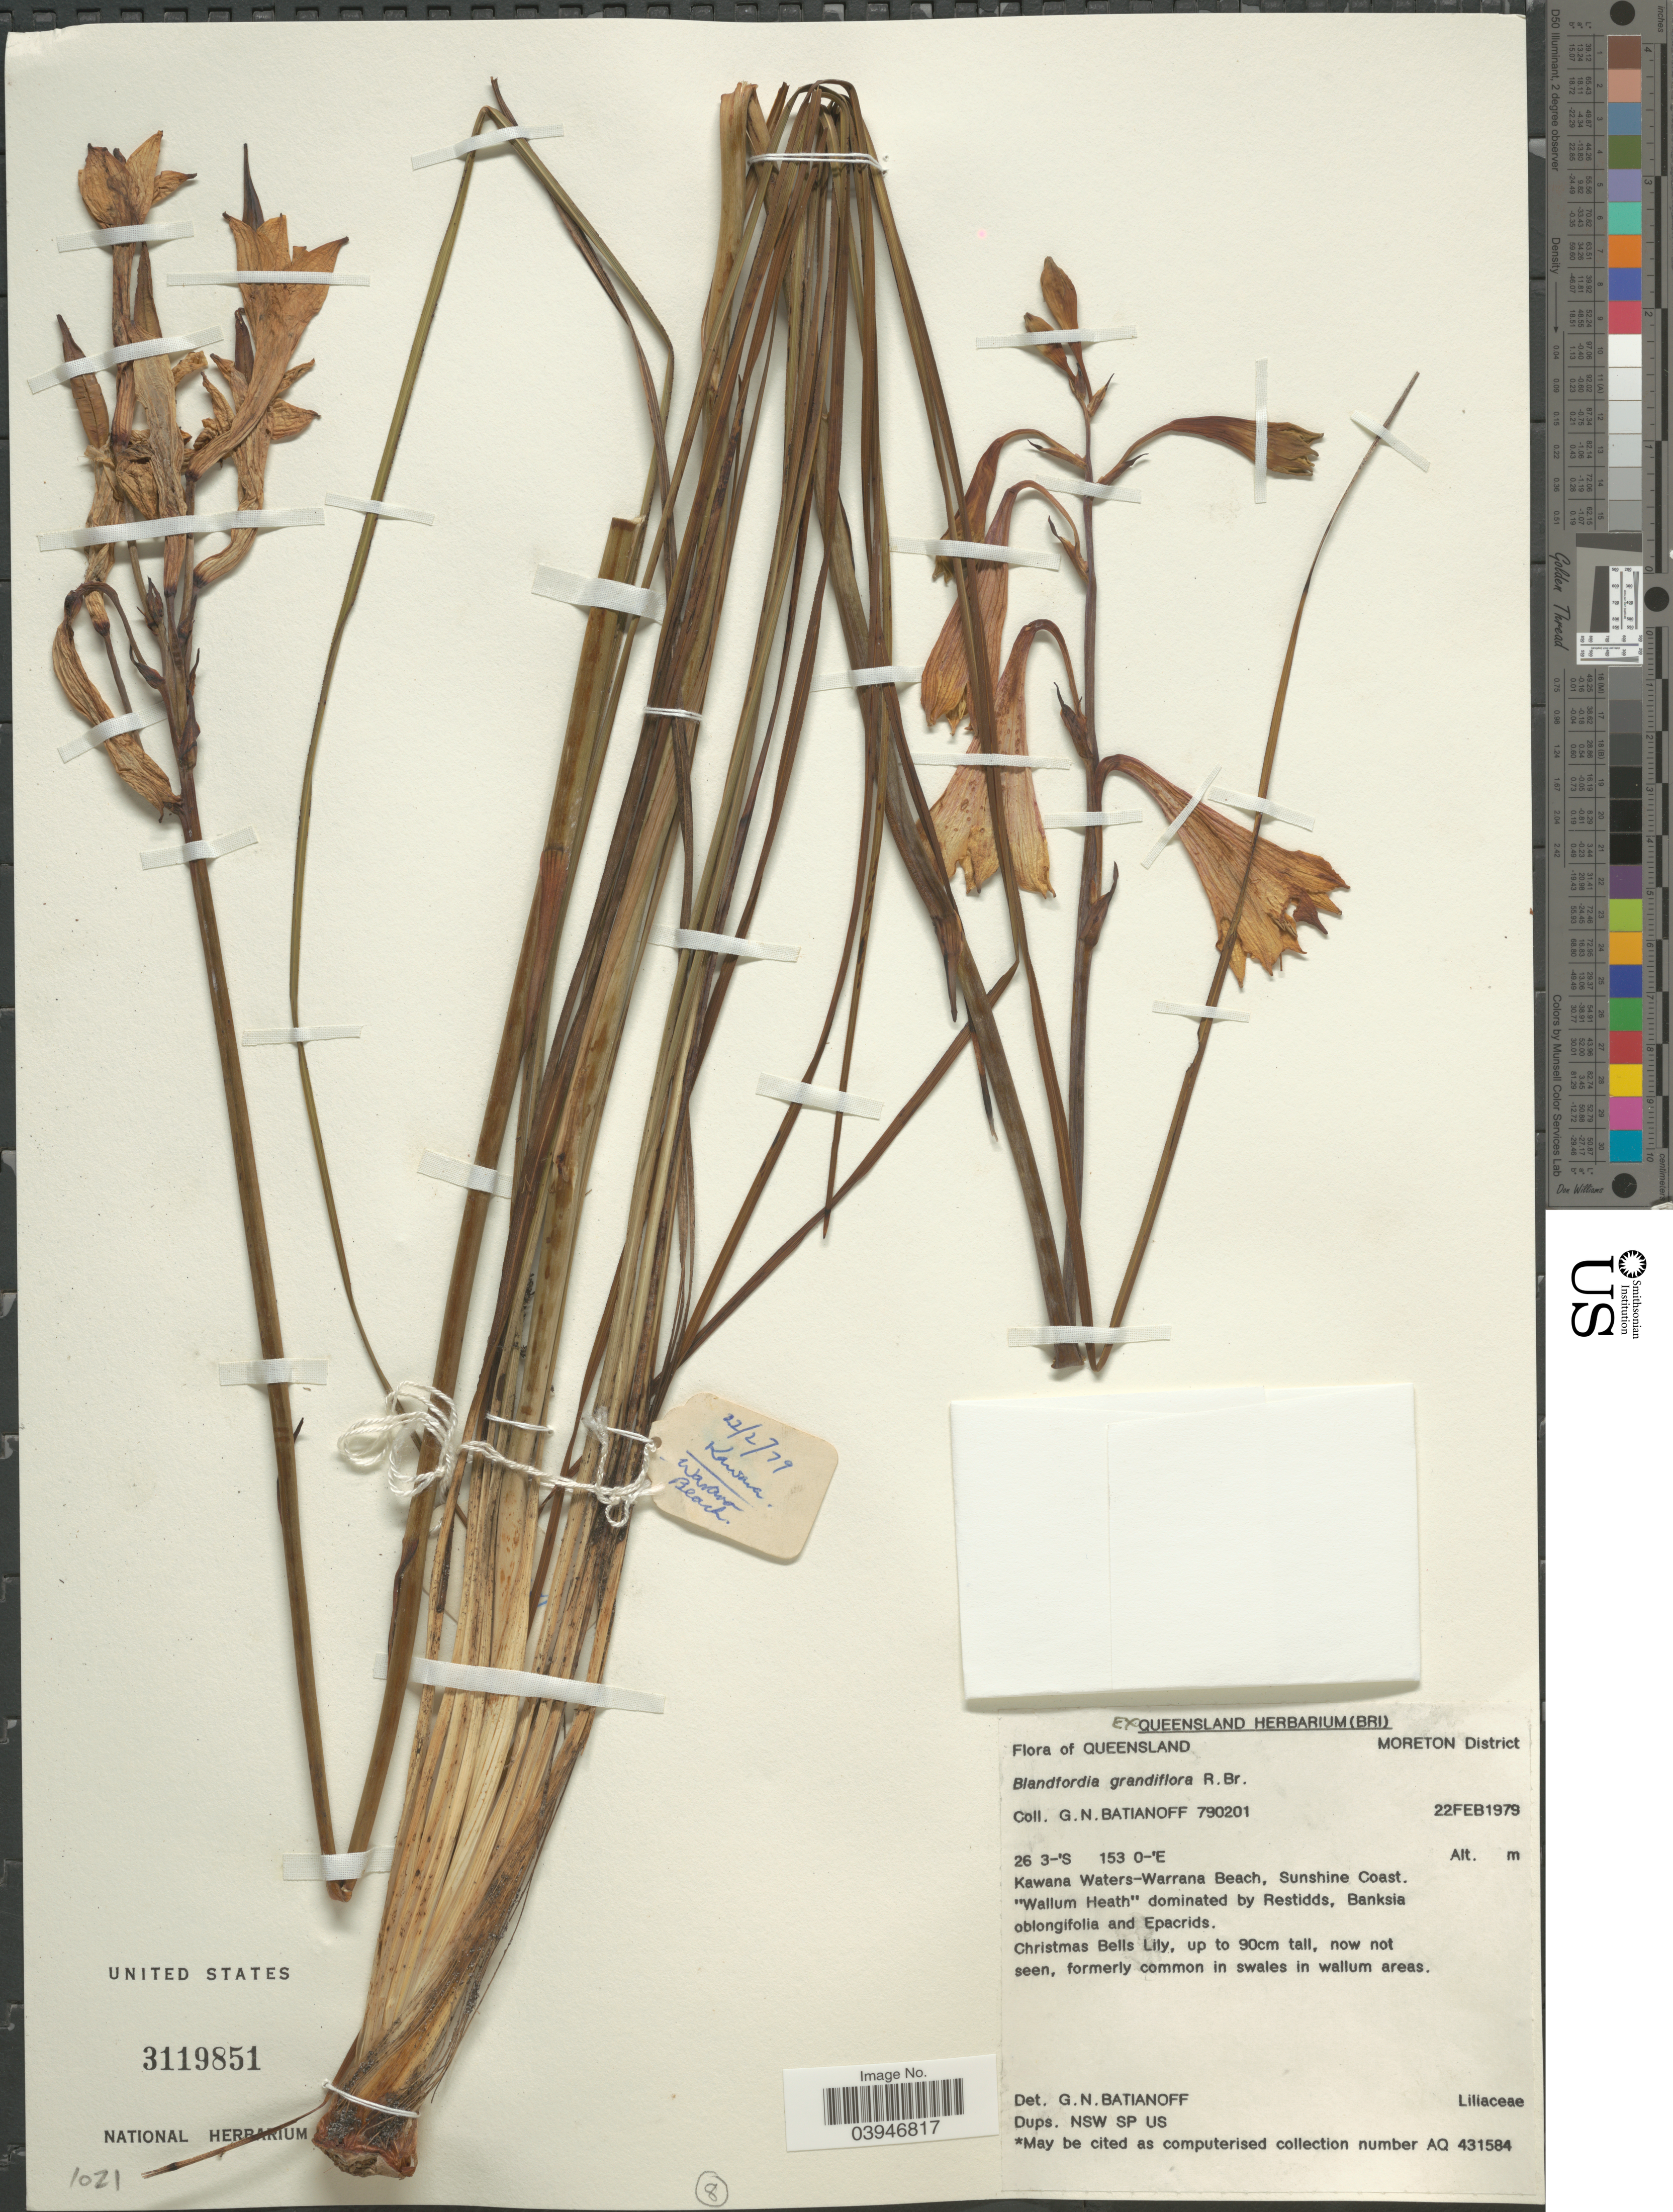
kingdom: Plantae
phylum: Tracheophyta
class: Liliopsida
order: Asparagales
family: Blandfordiaceae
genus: Blandfordia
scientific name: Blandfordia grandiflora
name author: R. Br.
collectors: G. Batianoff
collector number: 790201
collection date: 1979-02-22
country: Australia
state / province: Queensland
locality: Moreton District. Kawana Waters-Warrana Beach, Sunshine Coast.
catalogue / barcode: US 3119851